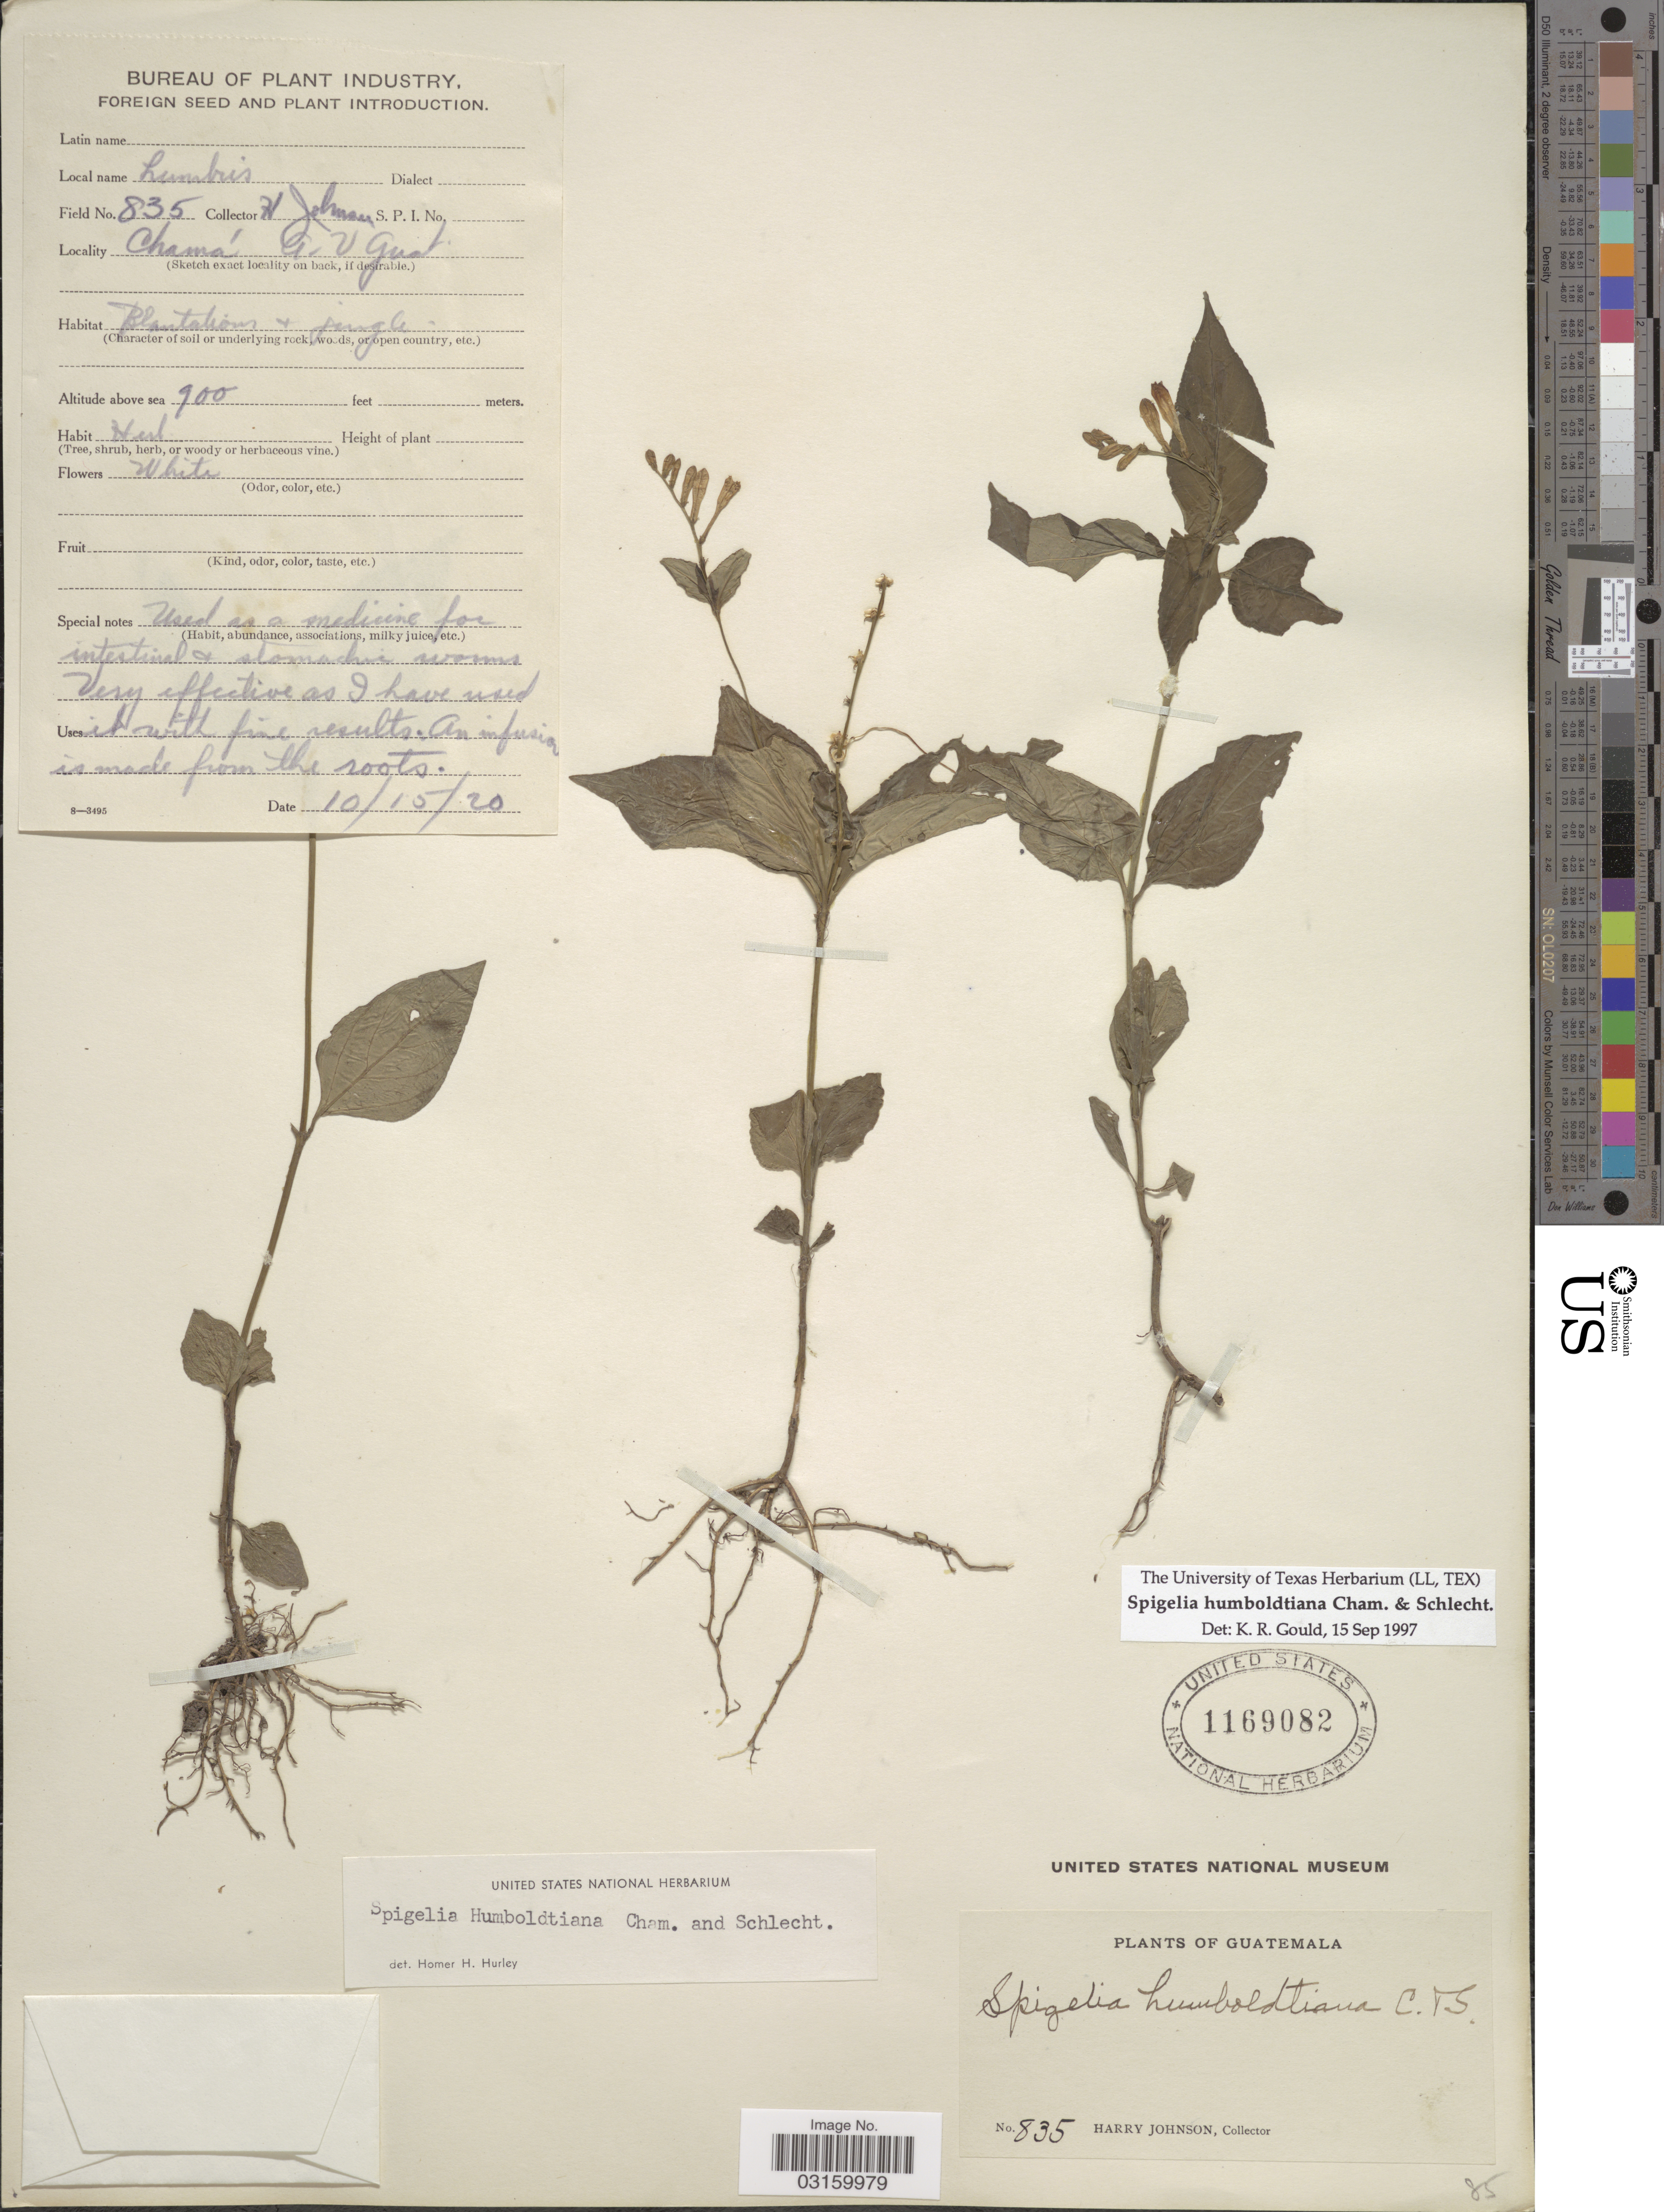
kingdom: Plantae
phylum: Tracheophyta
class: Magnoliopsida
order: Gentianales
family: Loganiaceae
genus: Spigelia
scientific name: Spigelia humboldtiana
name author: Cham. & Schltdl.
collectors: H. Johnson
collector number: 835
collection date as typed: Transcribed d/m/y: 15/10/20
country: Guatemala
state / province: Alta Verapaz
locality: Chamá, A.V.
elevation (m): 274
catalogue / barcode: US 1169082